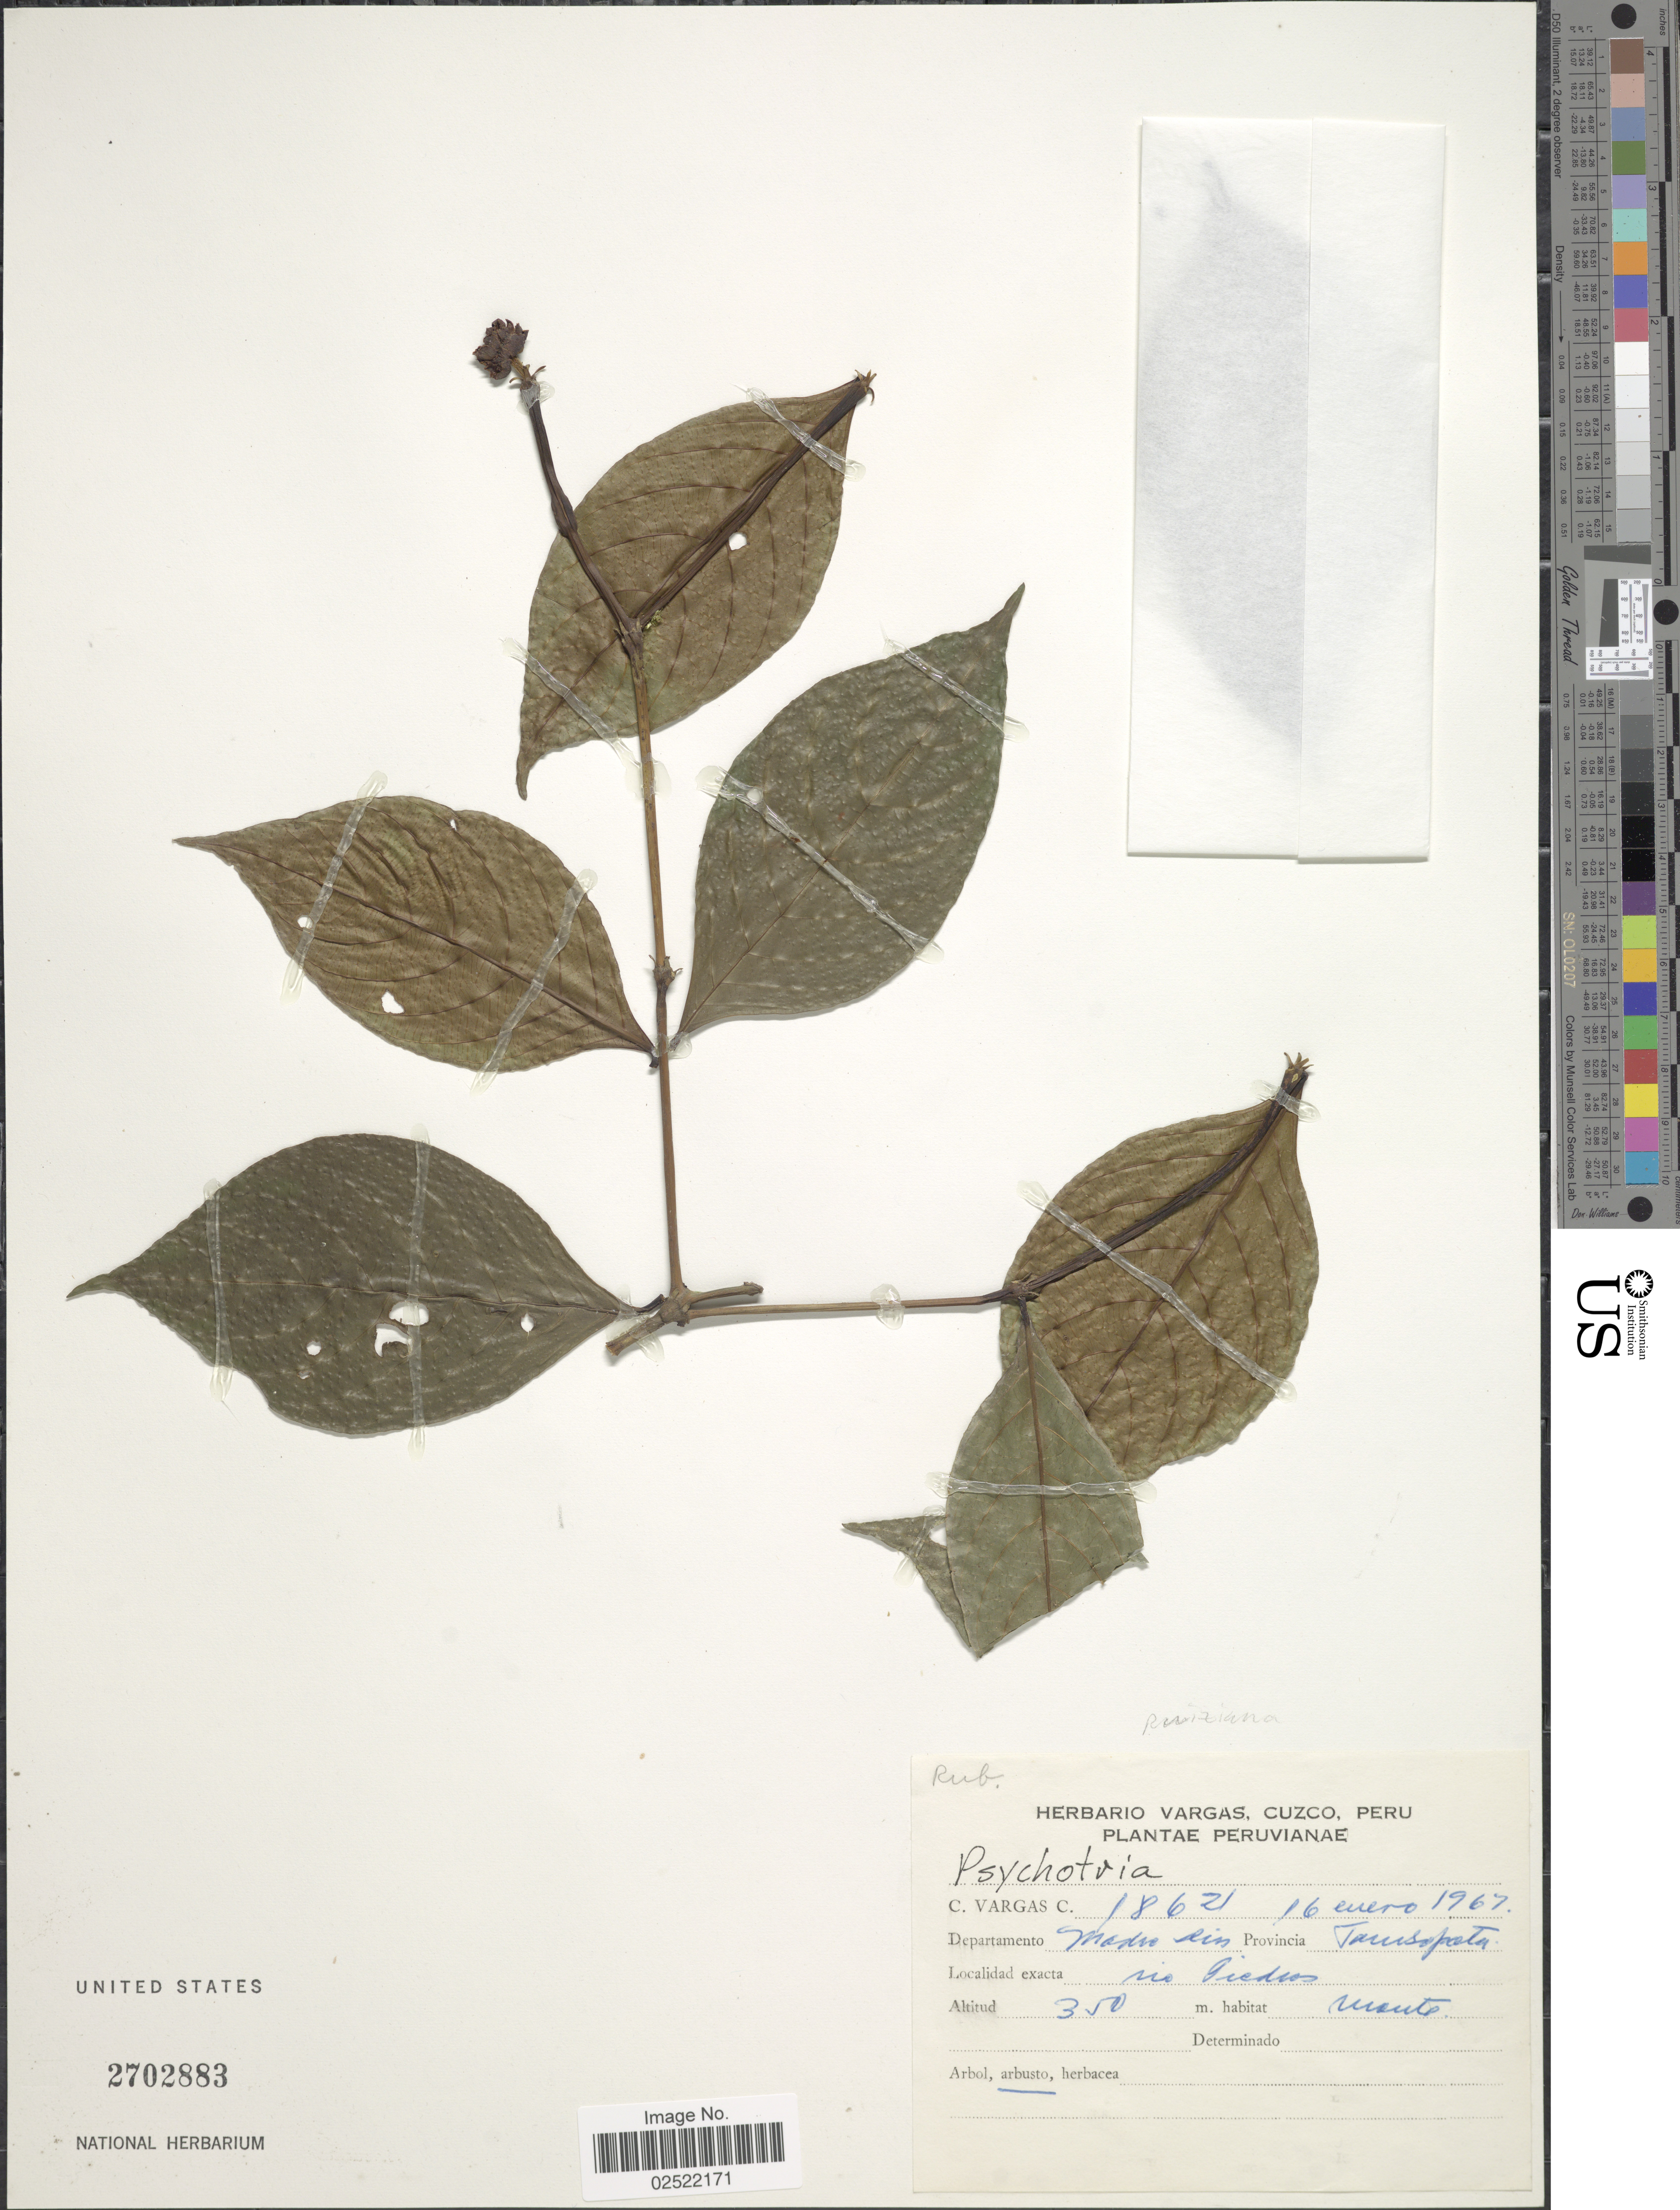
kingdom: Plantae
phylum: Tracheophyta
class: Magnoliopsida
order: Gentianales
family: Rubiaceae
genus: Psychotria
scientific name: Psychotria sp.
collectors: C. Vargas Calderón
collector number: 18621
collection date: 1967-01-16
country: Peru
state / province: Madre de Dios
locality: Departamento Madre Dios, Provincia Tambopota, rio Piedras.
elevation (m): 350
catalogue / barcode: US 2702883